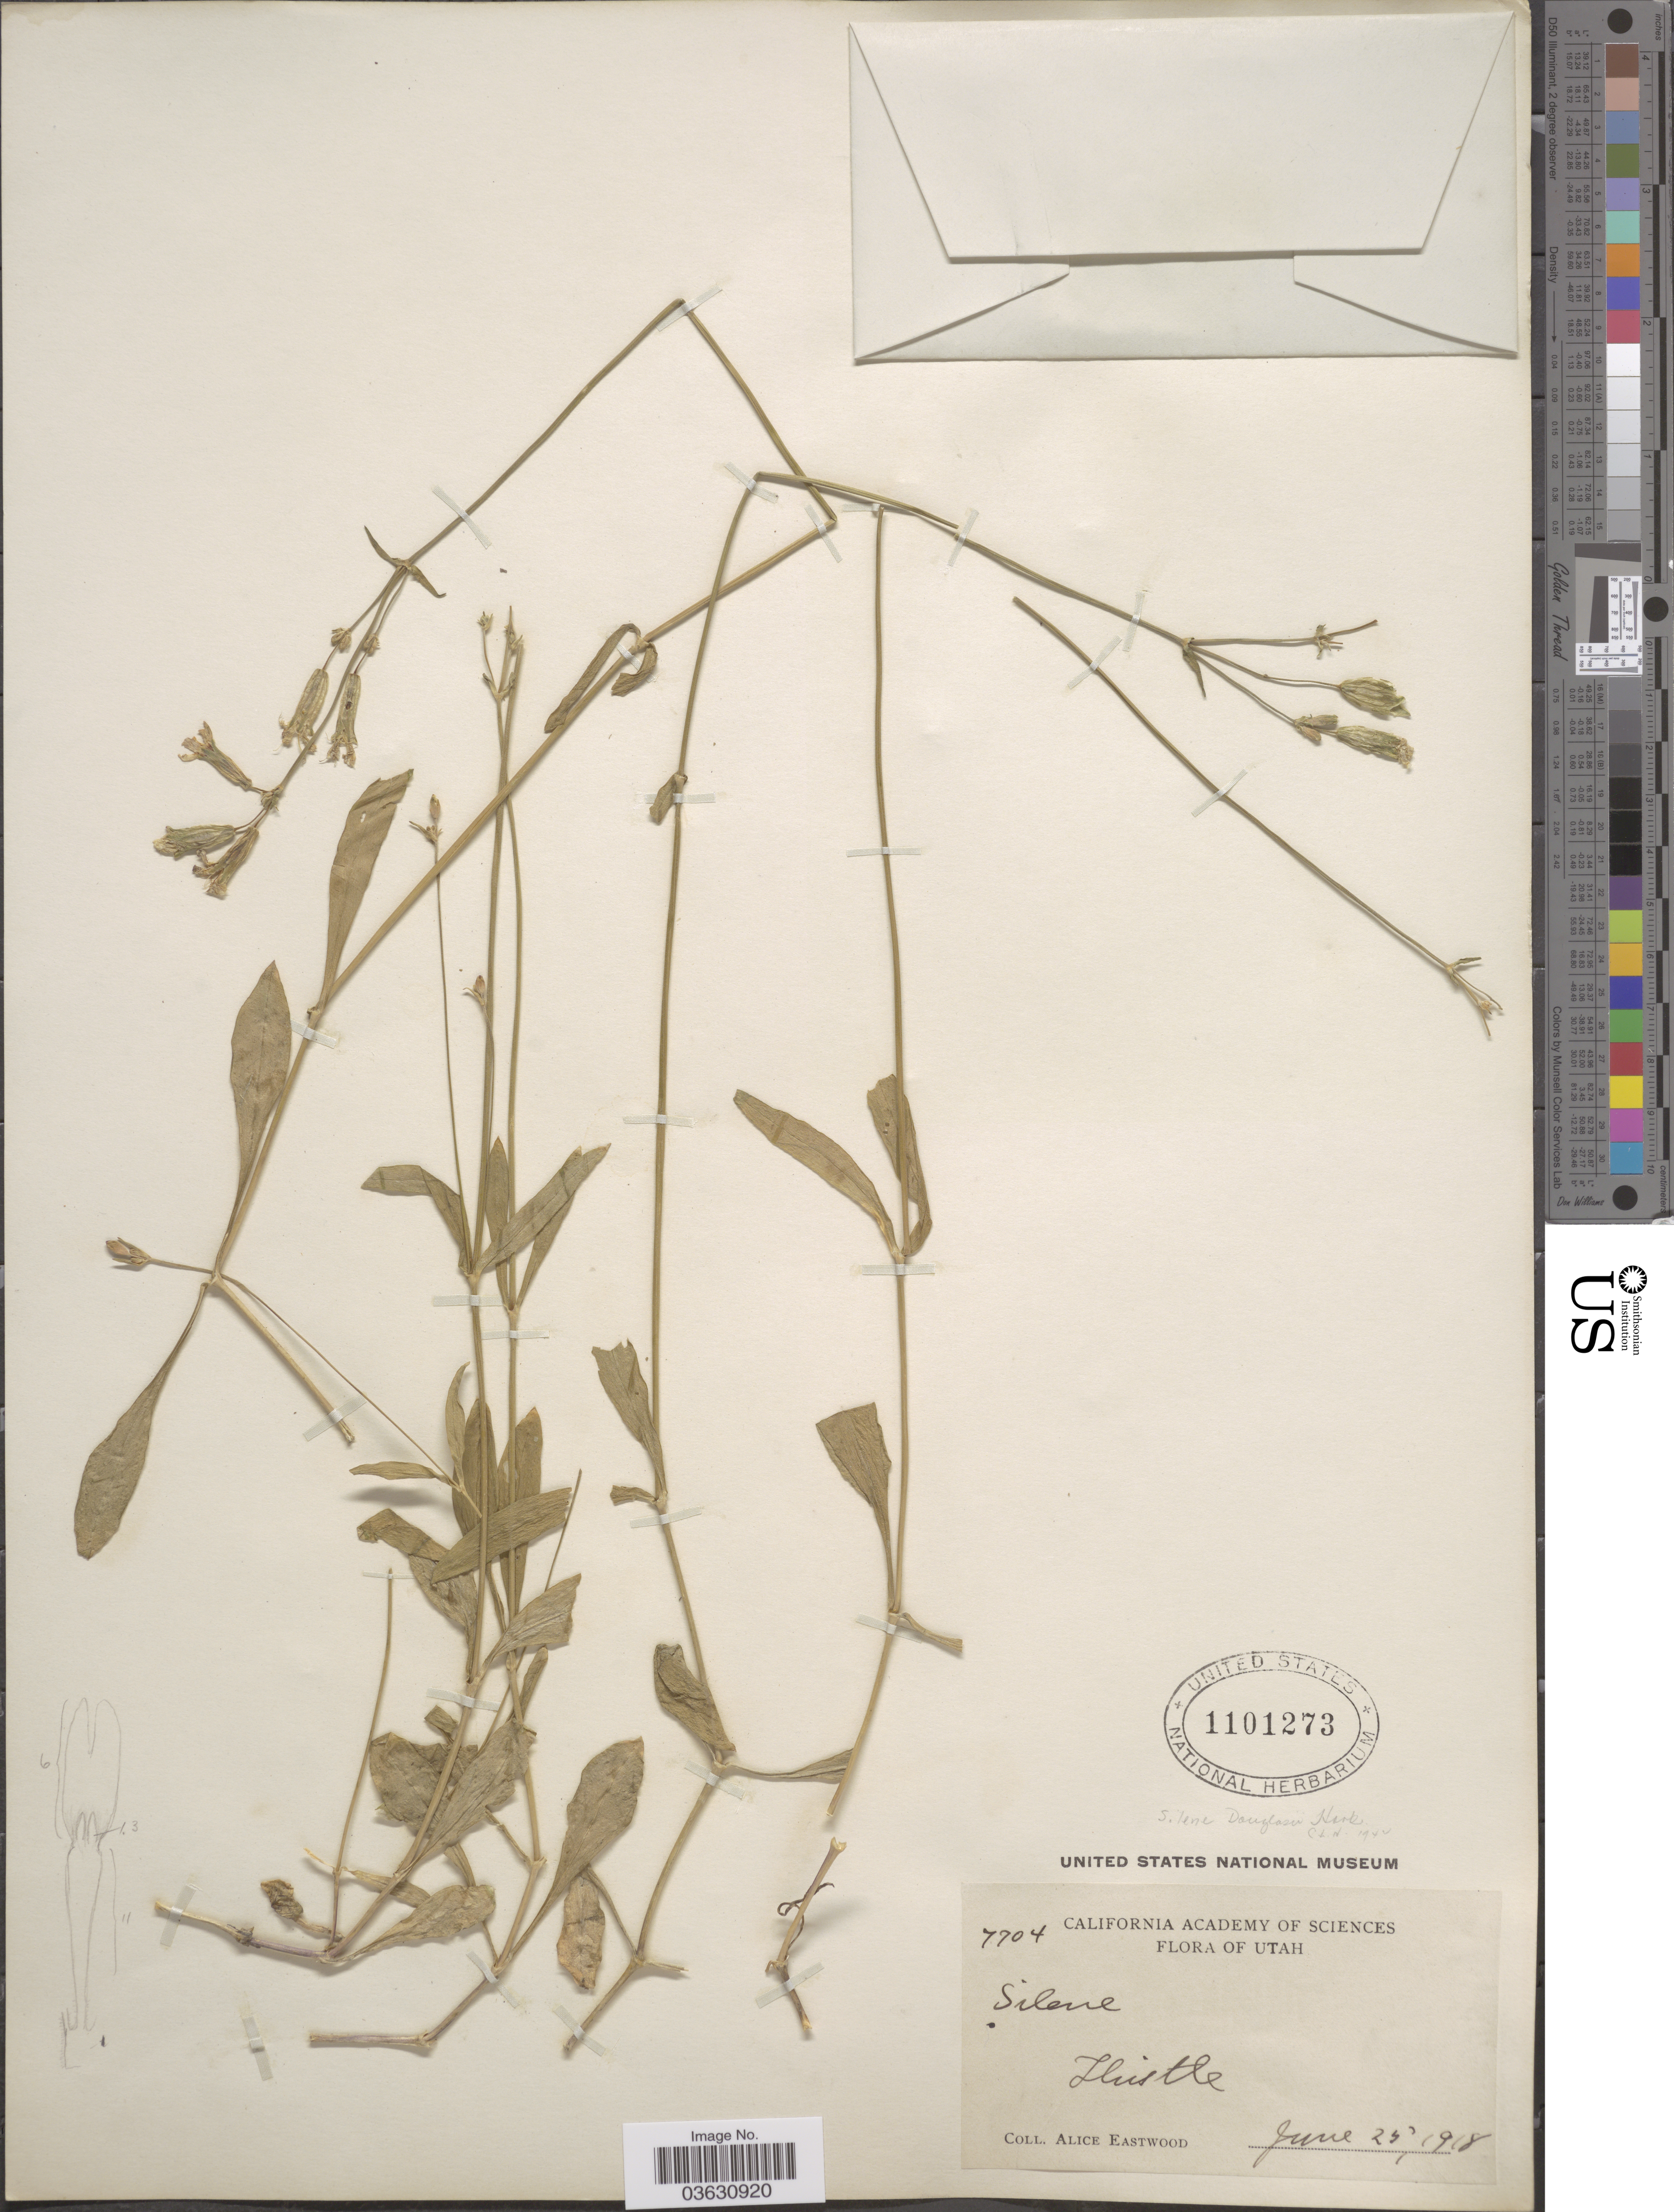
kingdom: Plantae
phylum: Tracheophyta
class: Magnoliopsida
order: Caryophyllales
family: Caryophyllaceae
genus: Silene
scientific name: Silene douglasii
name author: Hook.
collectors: A. Eastwood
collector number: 7704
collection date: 1918-06-25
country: United States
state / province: Utah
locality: Thistle.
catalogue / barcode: US 1101273